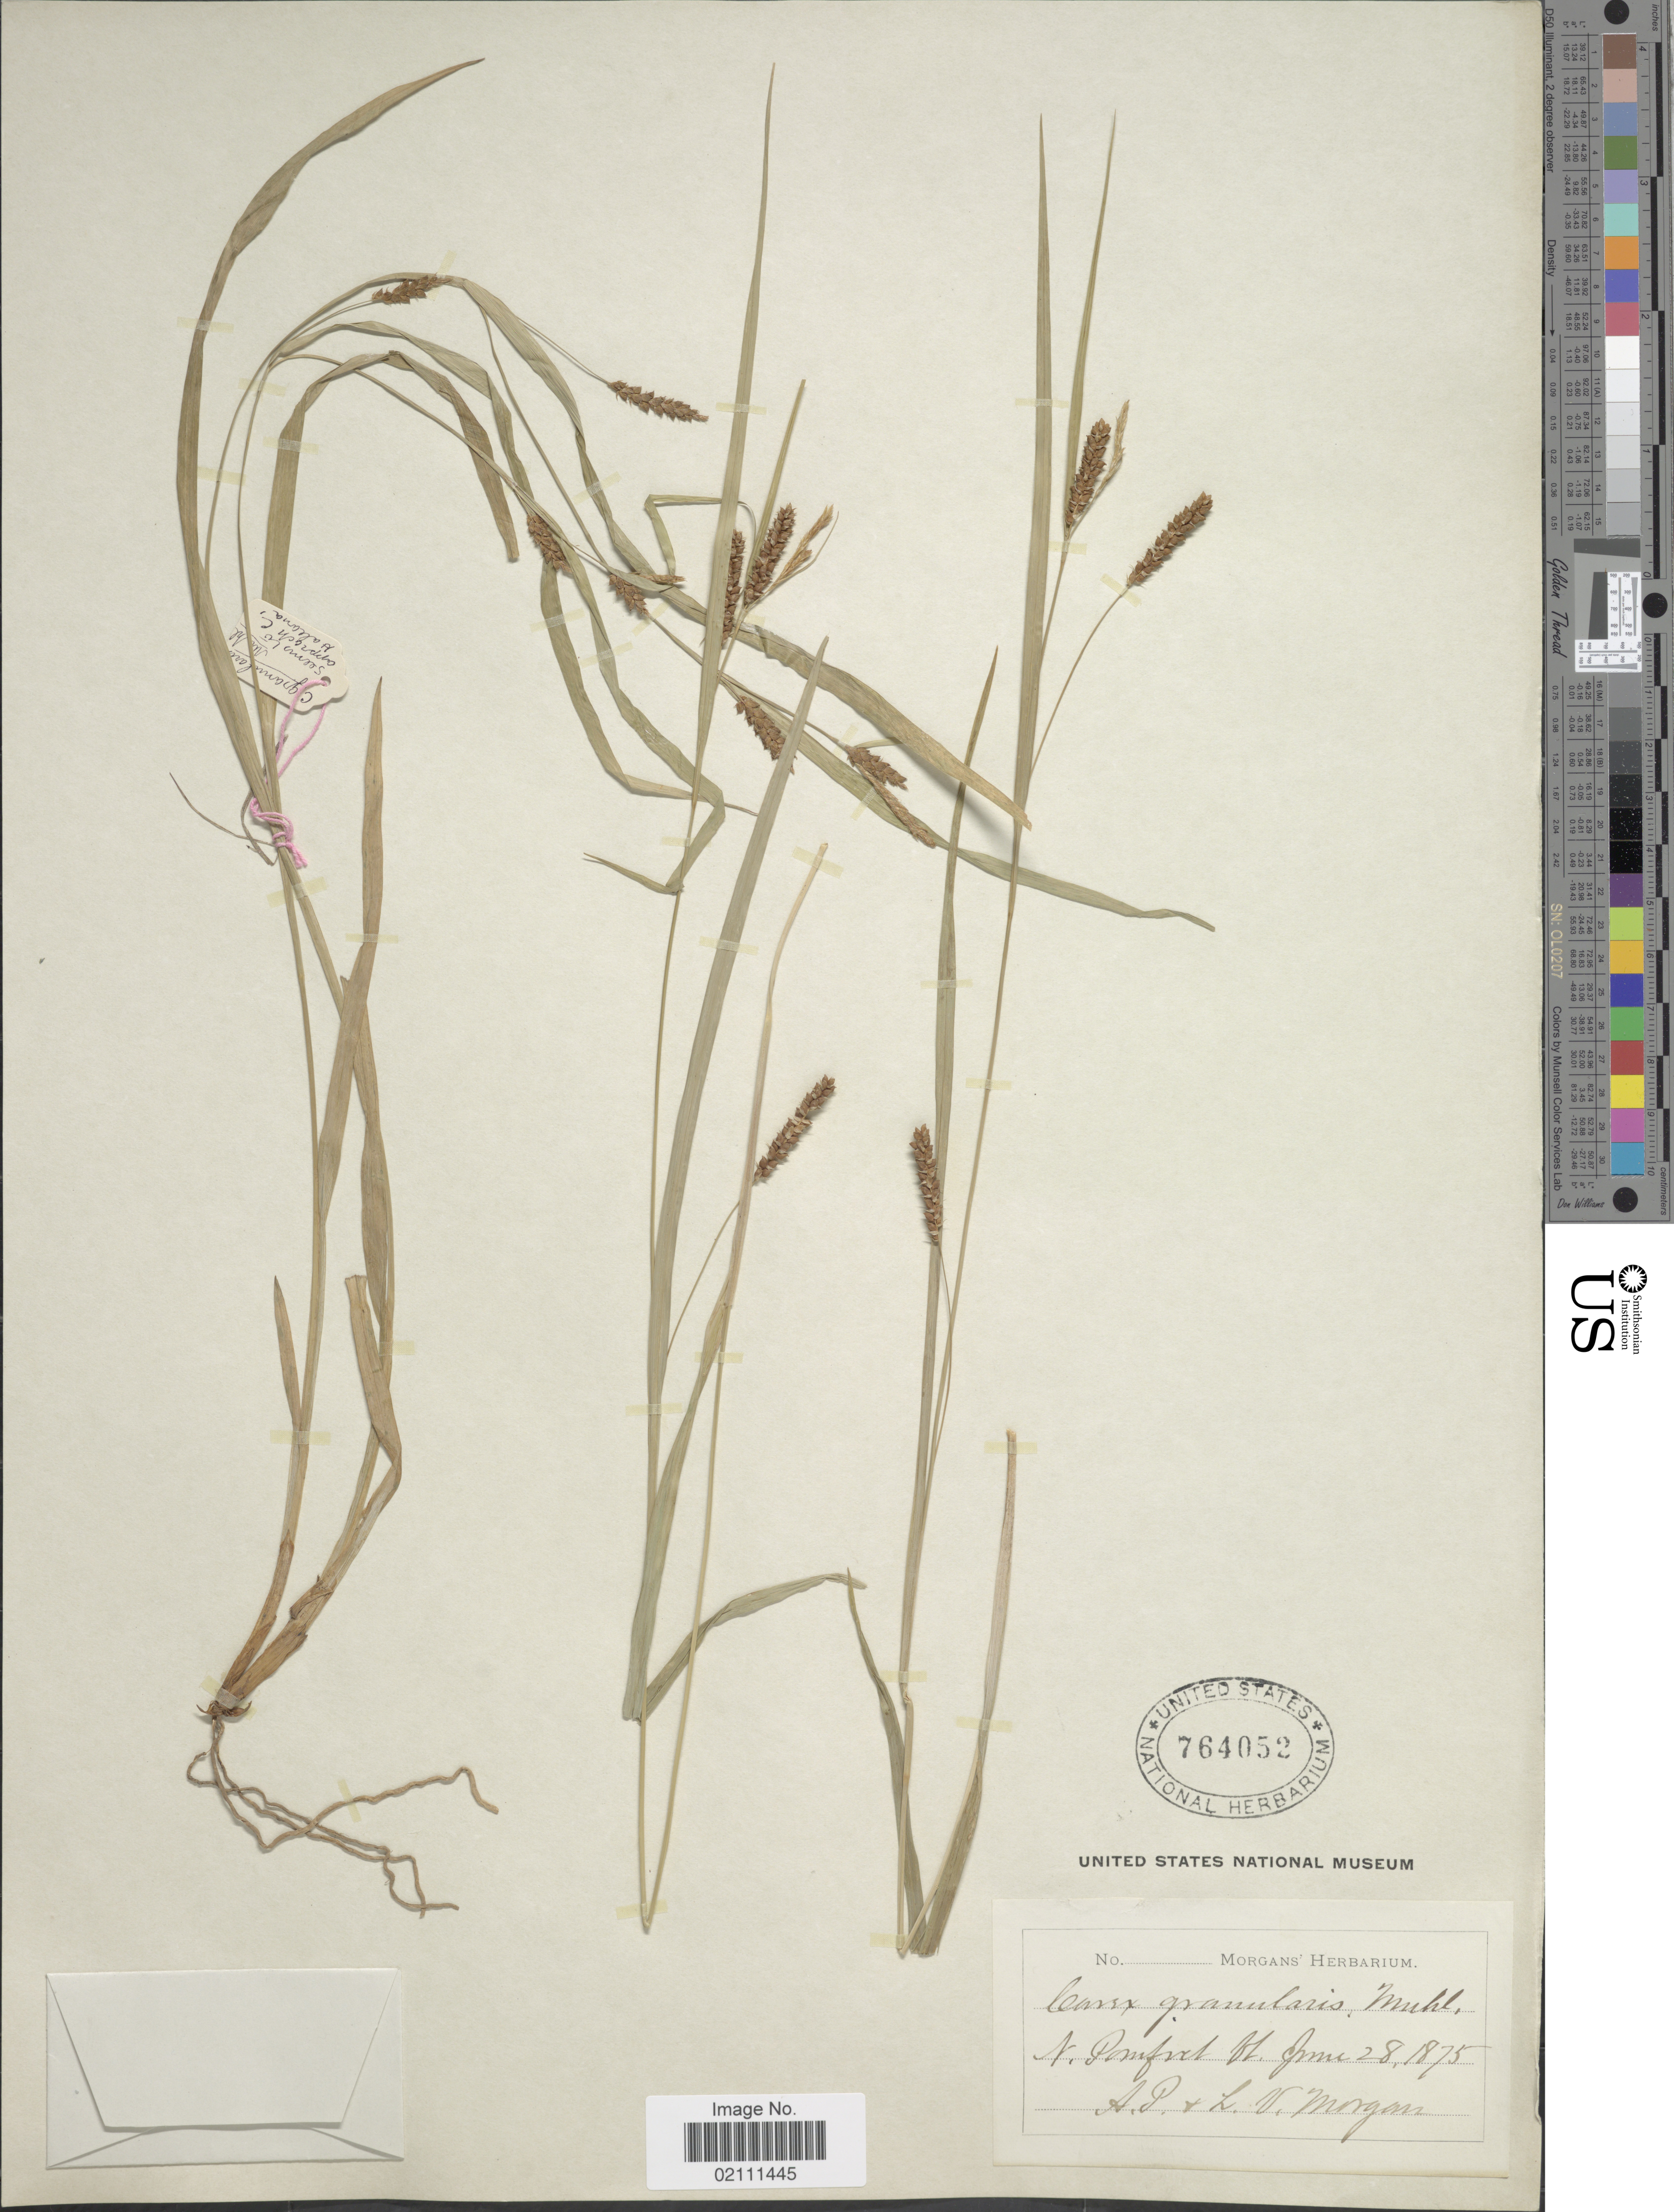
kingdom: Plantae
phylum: Tracheophyta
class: Liliopsida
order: Poales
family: Cyperaceae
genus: Carex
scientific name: Carex granularis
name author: Muhl. ex Willd.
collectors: A. Morgan & L. Morgan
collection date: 1875-06-28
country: United States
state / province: Vermont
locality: N. Pomfort.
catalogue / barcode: US 764052